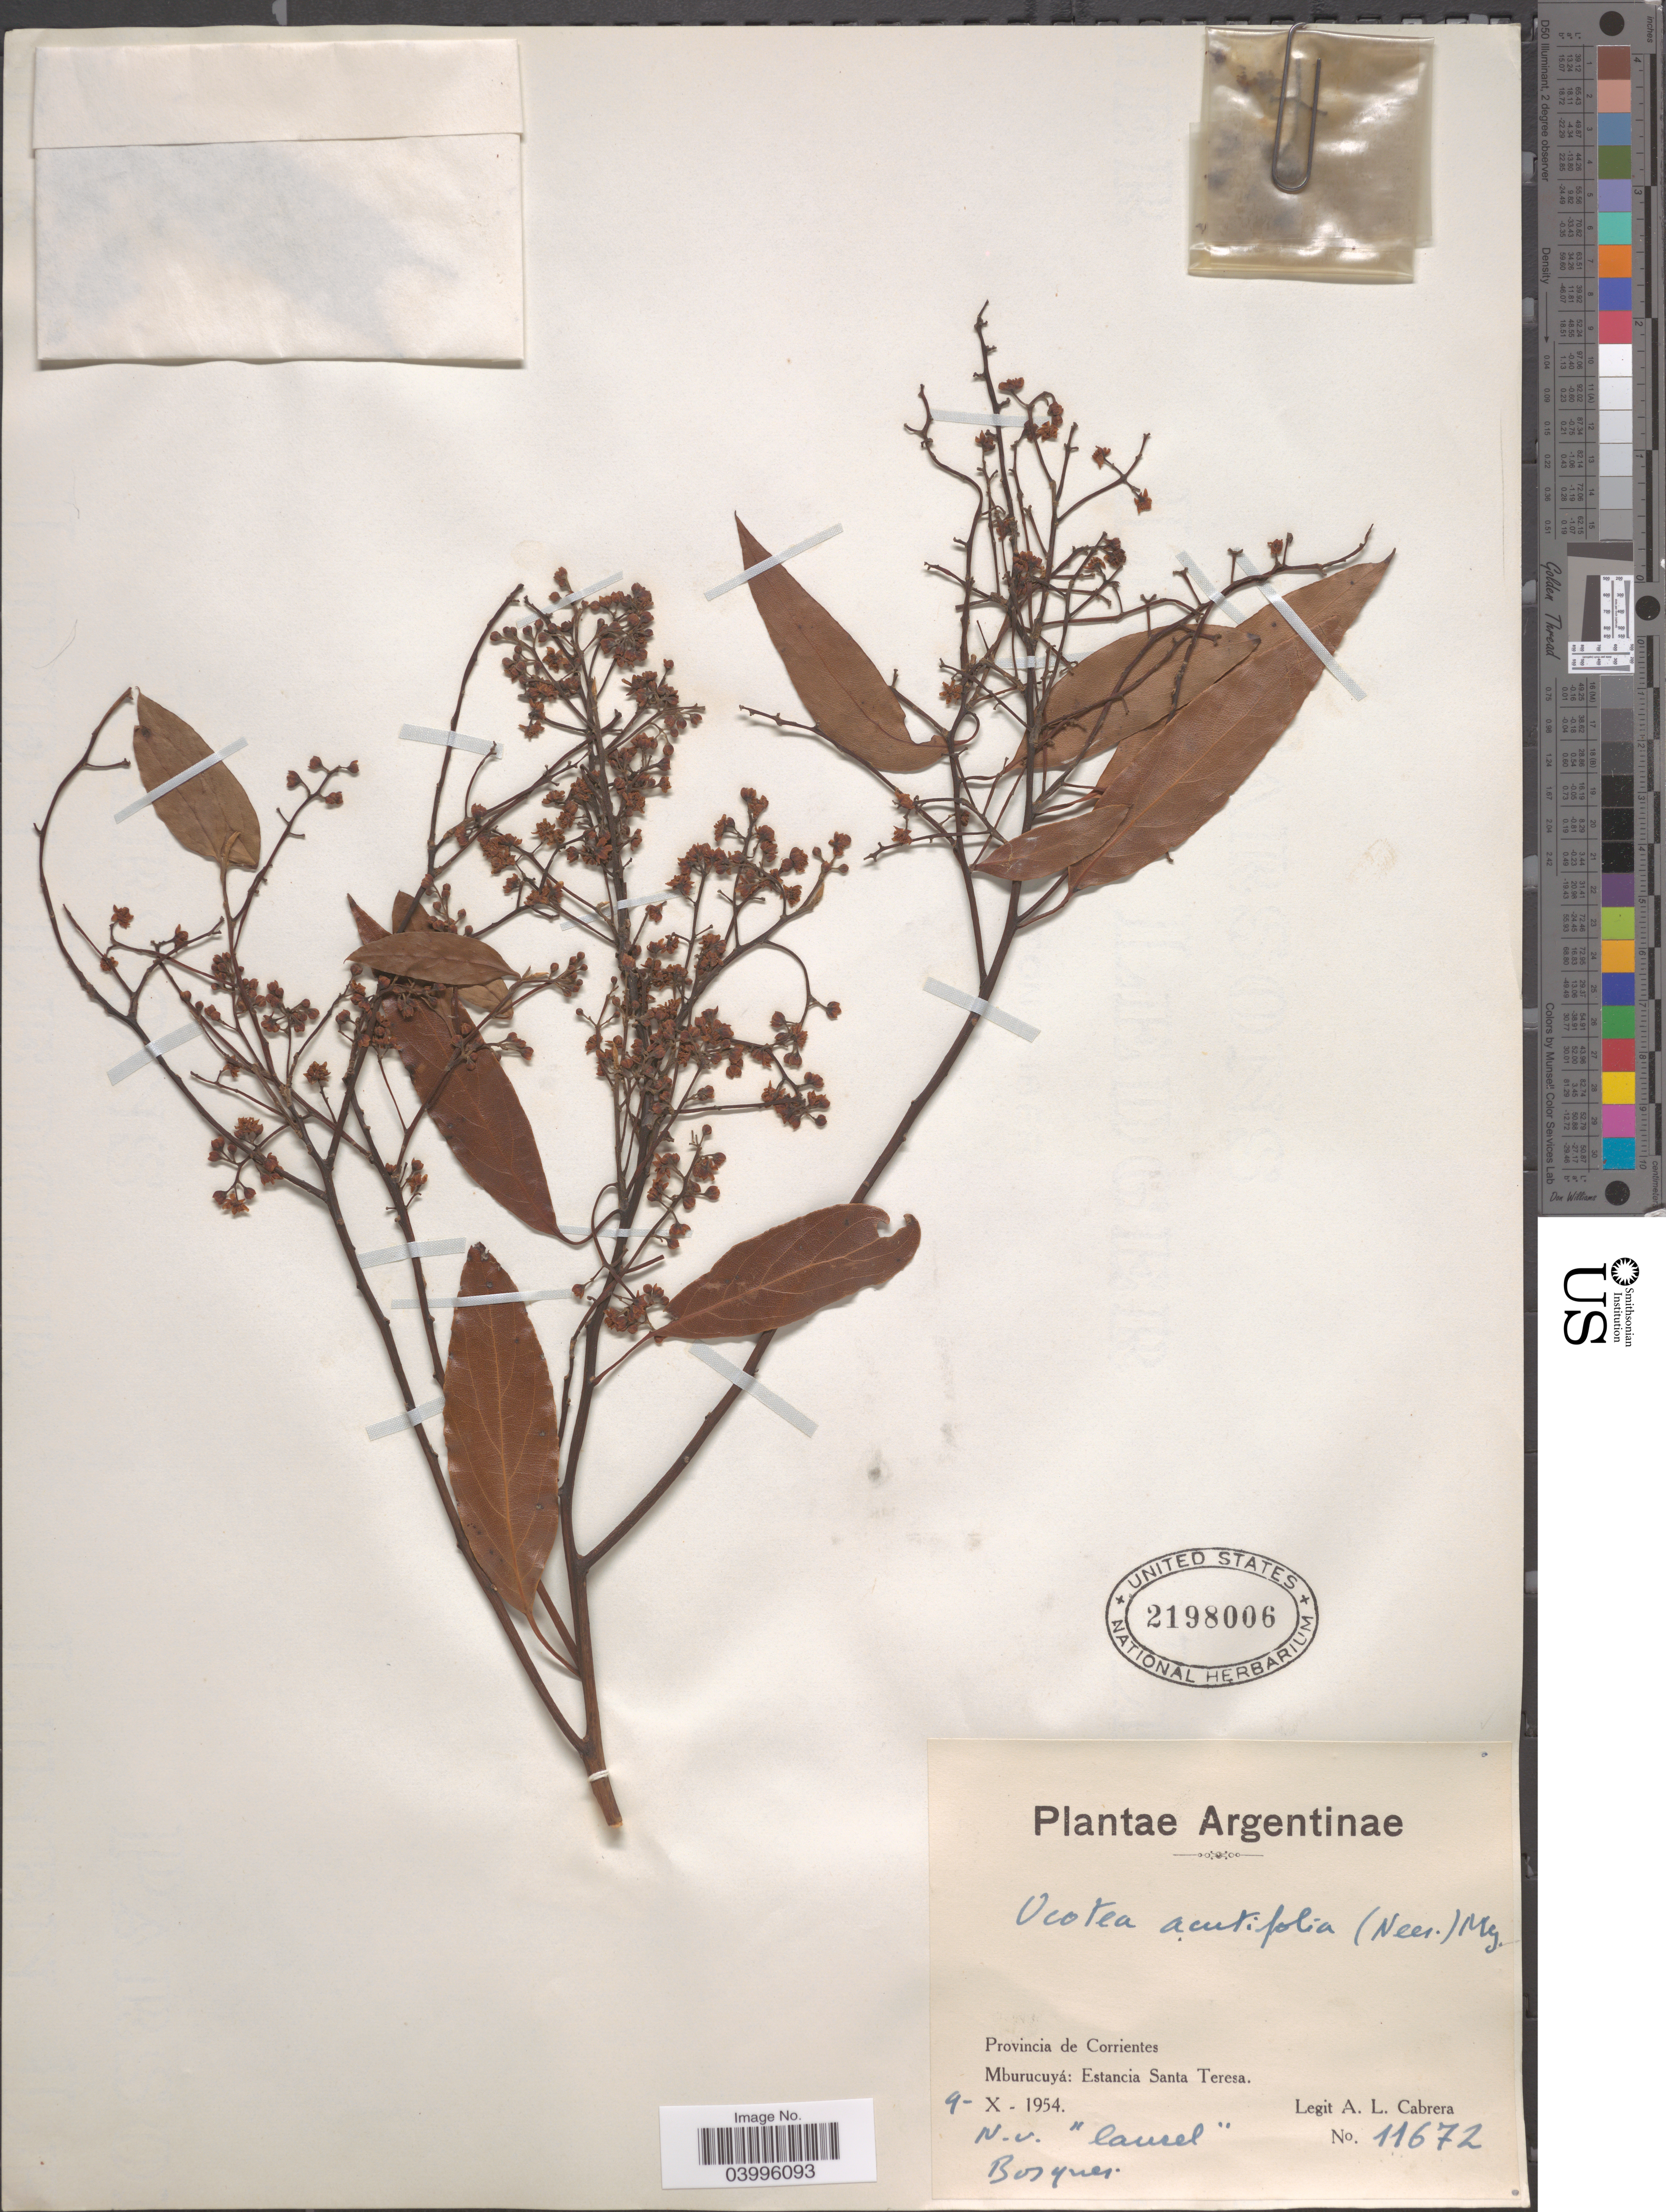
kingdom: Plantae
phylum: Tracheophyta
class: Magnoliopsida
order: Laurales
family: Lauraceae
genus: Ocotea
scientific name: Ocotea acutifolia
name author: (Nees) Mez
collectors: A. L. Cabrera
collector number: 11672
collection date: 1954-10-09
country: Argentina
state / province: Corrientes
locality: Mburucuyá: Estancia Santa Teresa.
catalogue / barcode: US 2198006